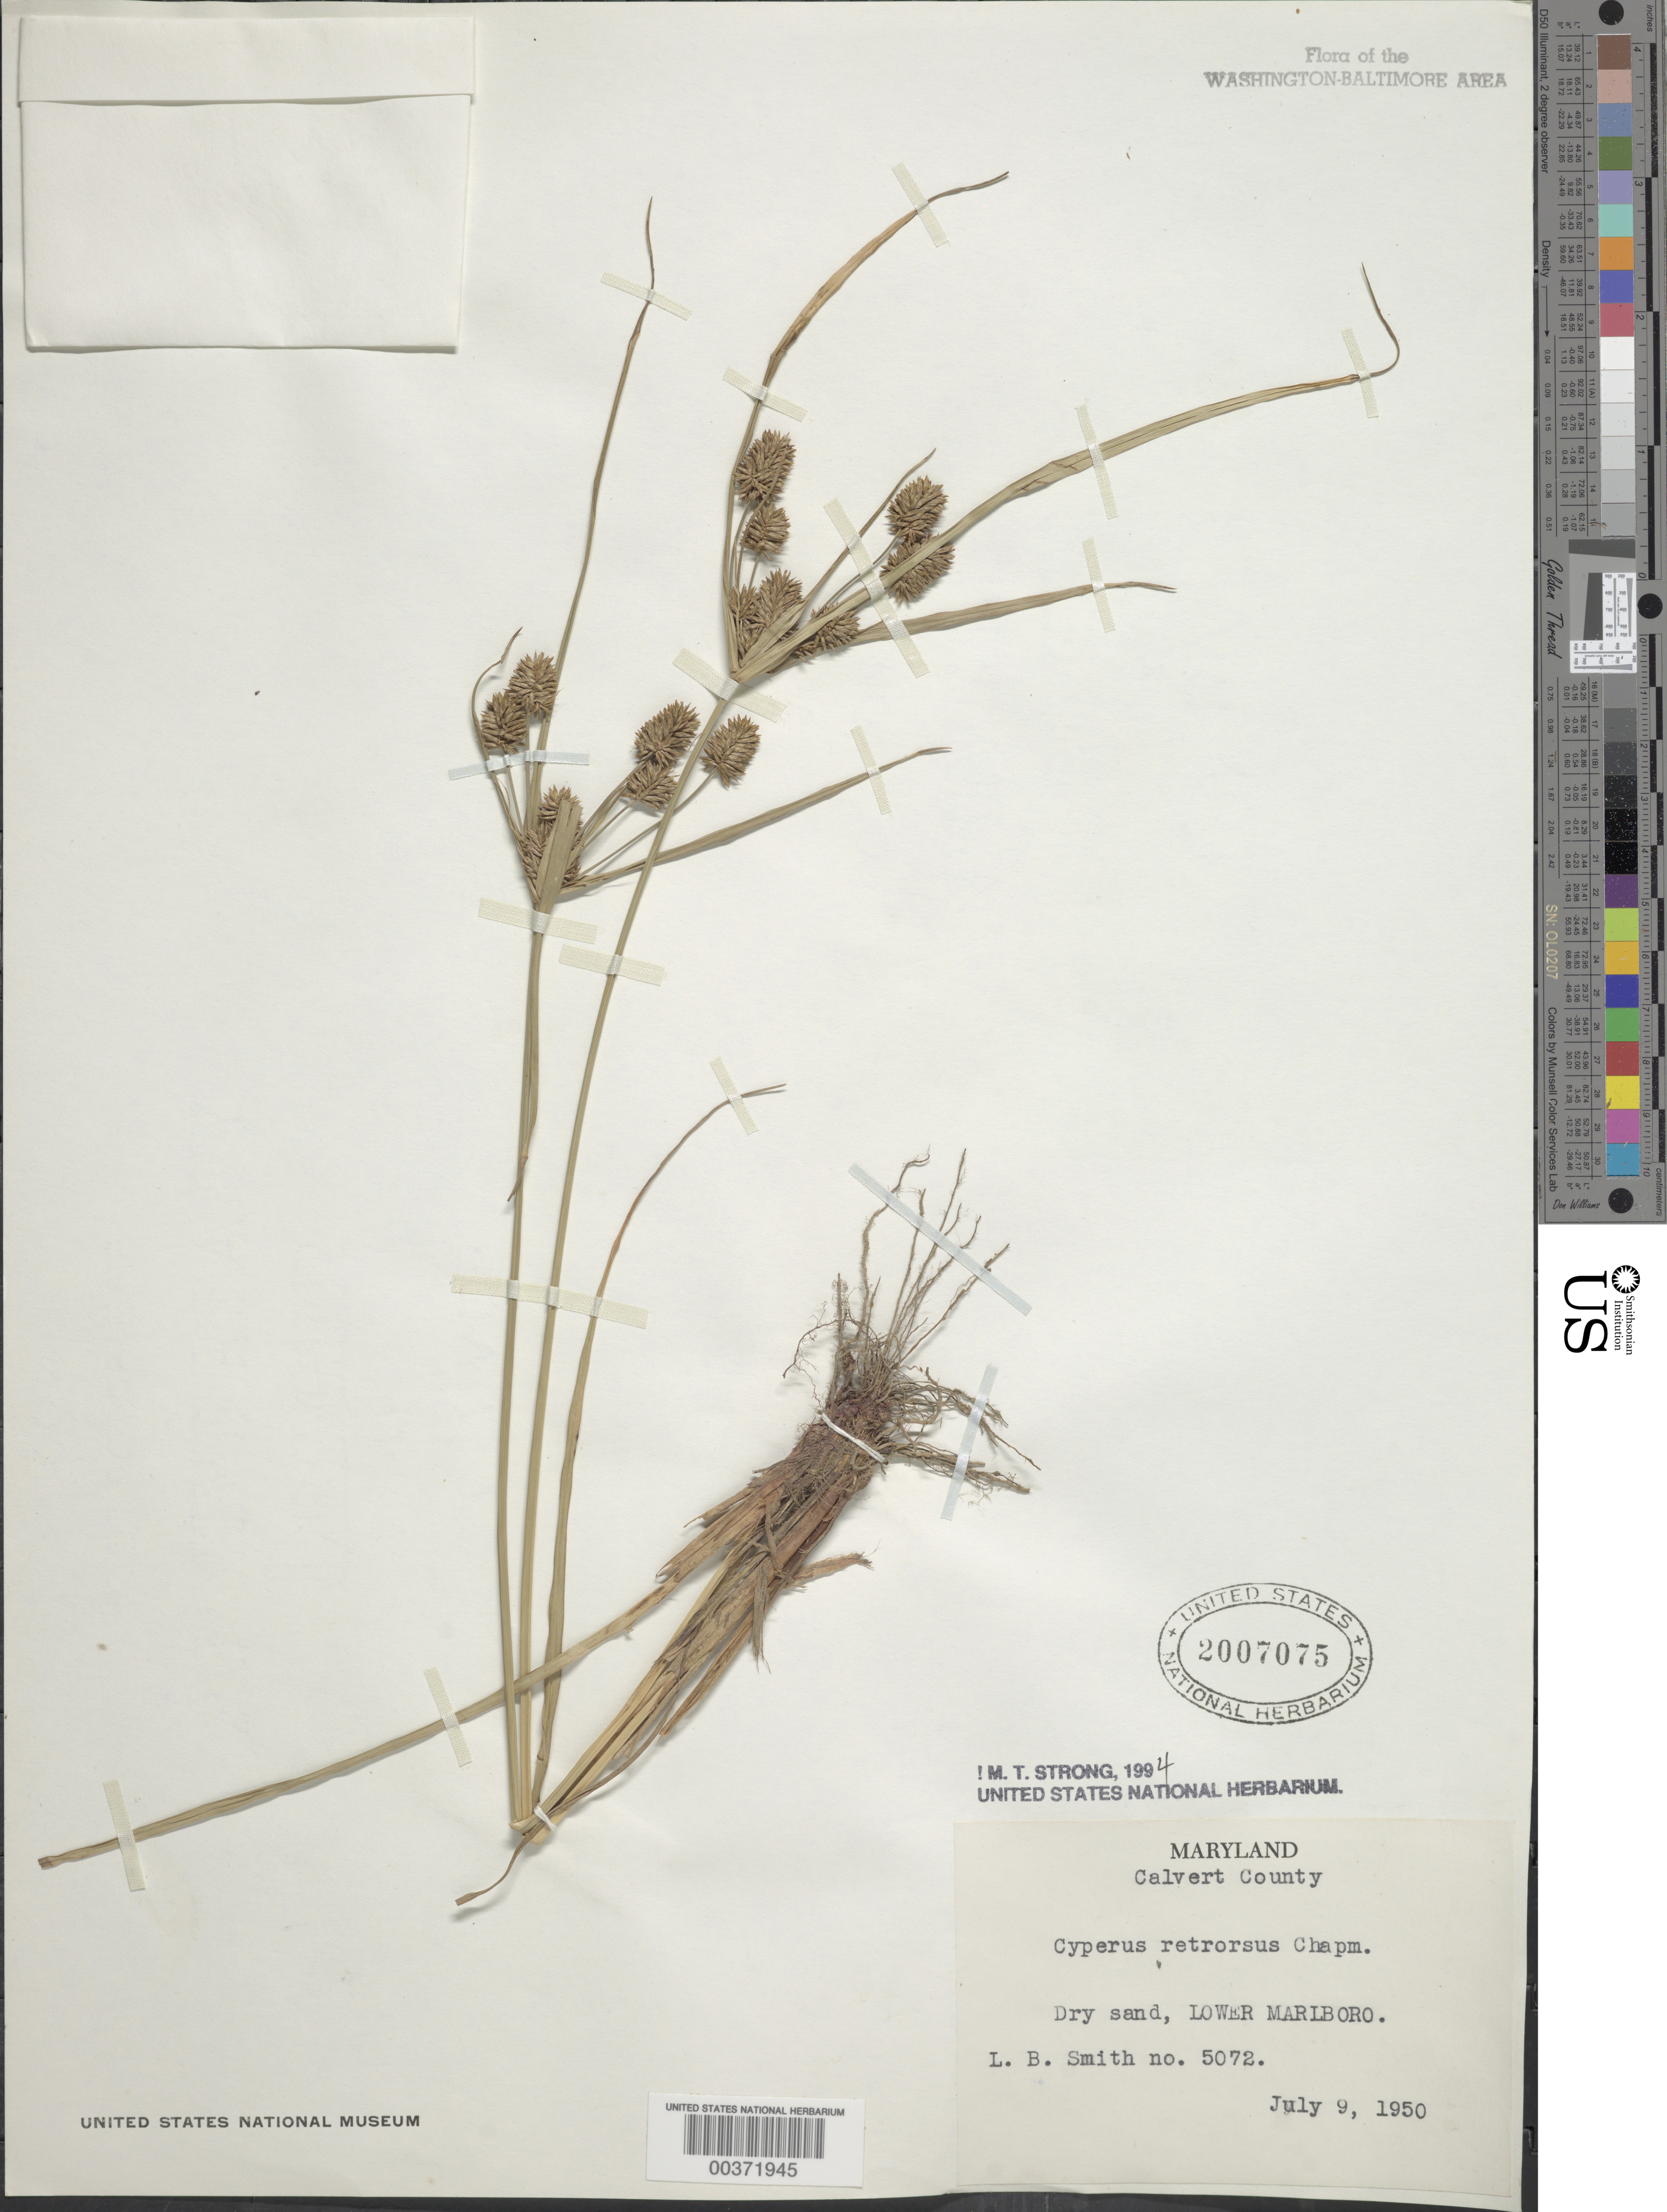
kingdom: Plantae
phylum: Tracheophyta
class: Liliopsida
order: Poales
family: Cyperaceae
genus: Cyperus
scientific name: Cyperus retrorsus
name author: Chapm.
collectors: L. Smith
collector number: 5072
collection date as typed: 09 Jul 1950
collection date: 1950-07-09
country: United States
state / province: Maryland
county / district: Calvert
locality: lower Marlboro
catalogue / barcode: US 2007075